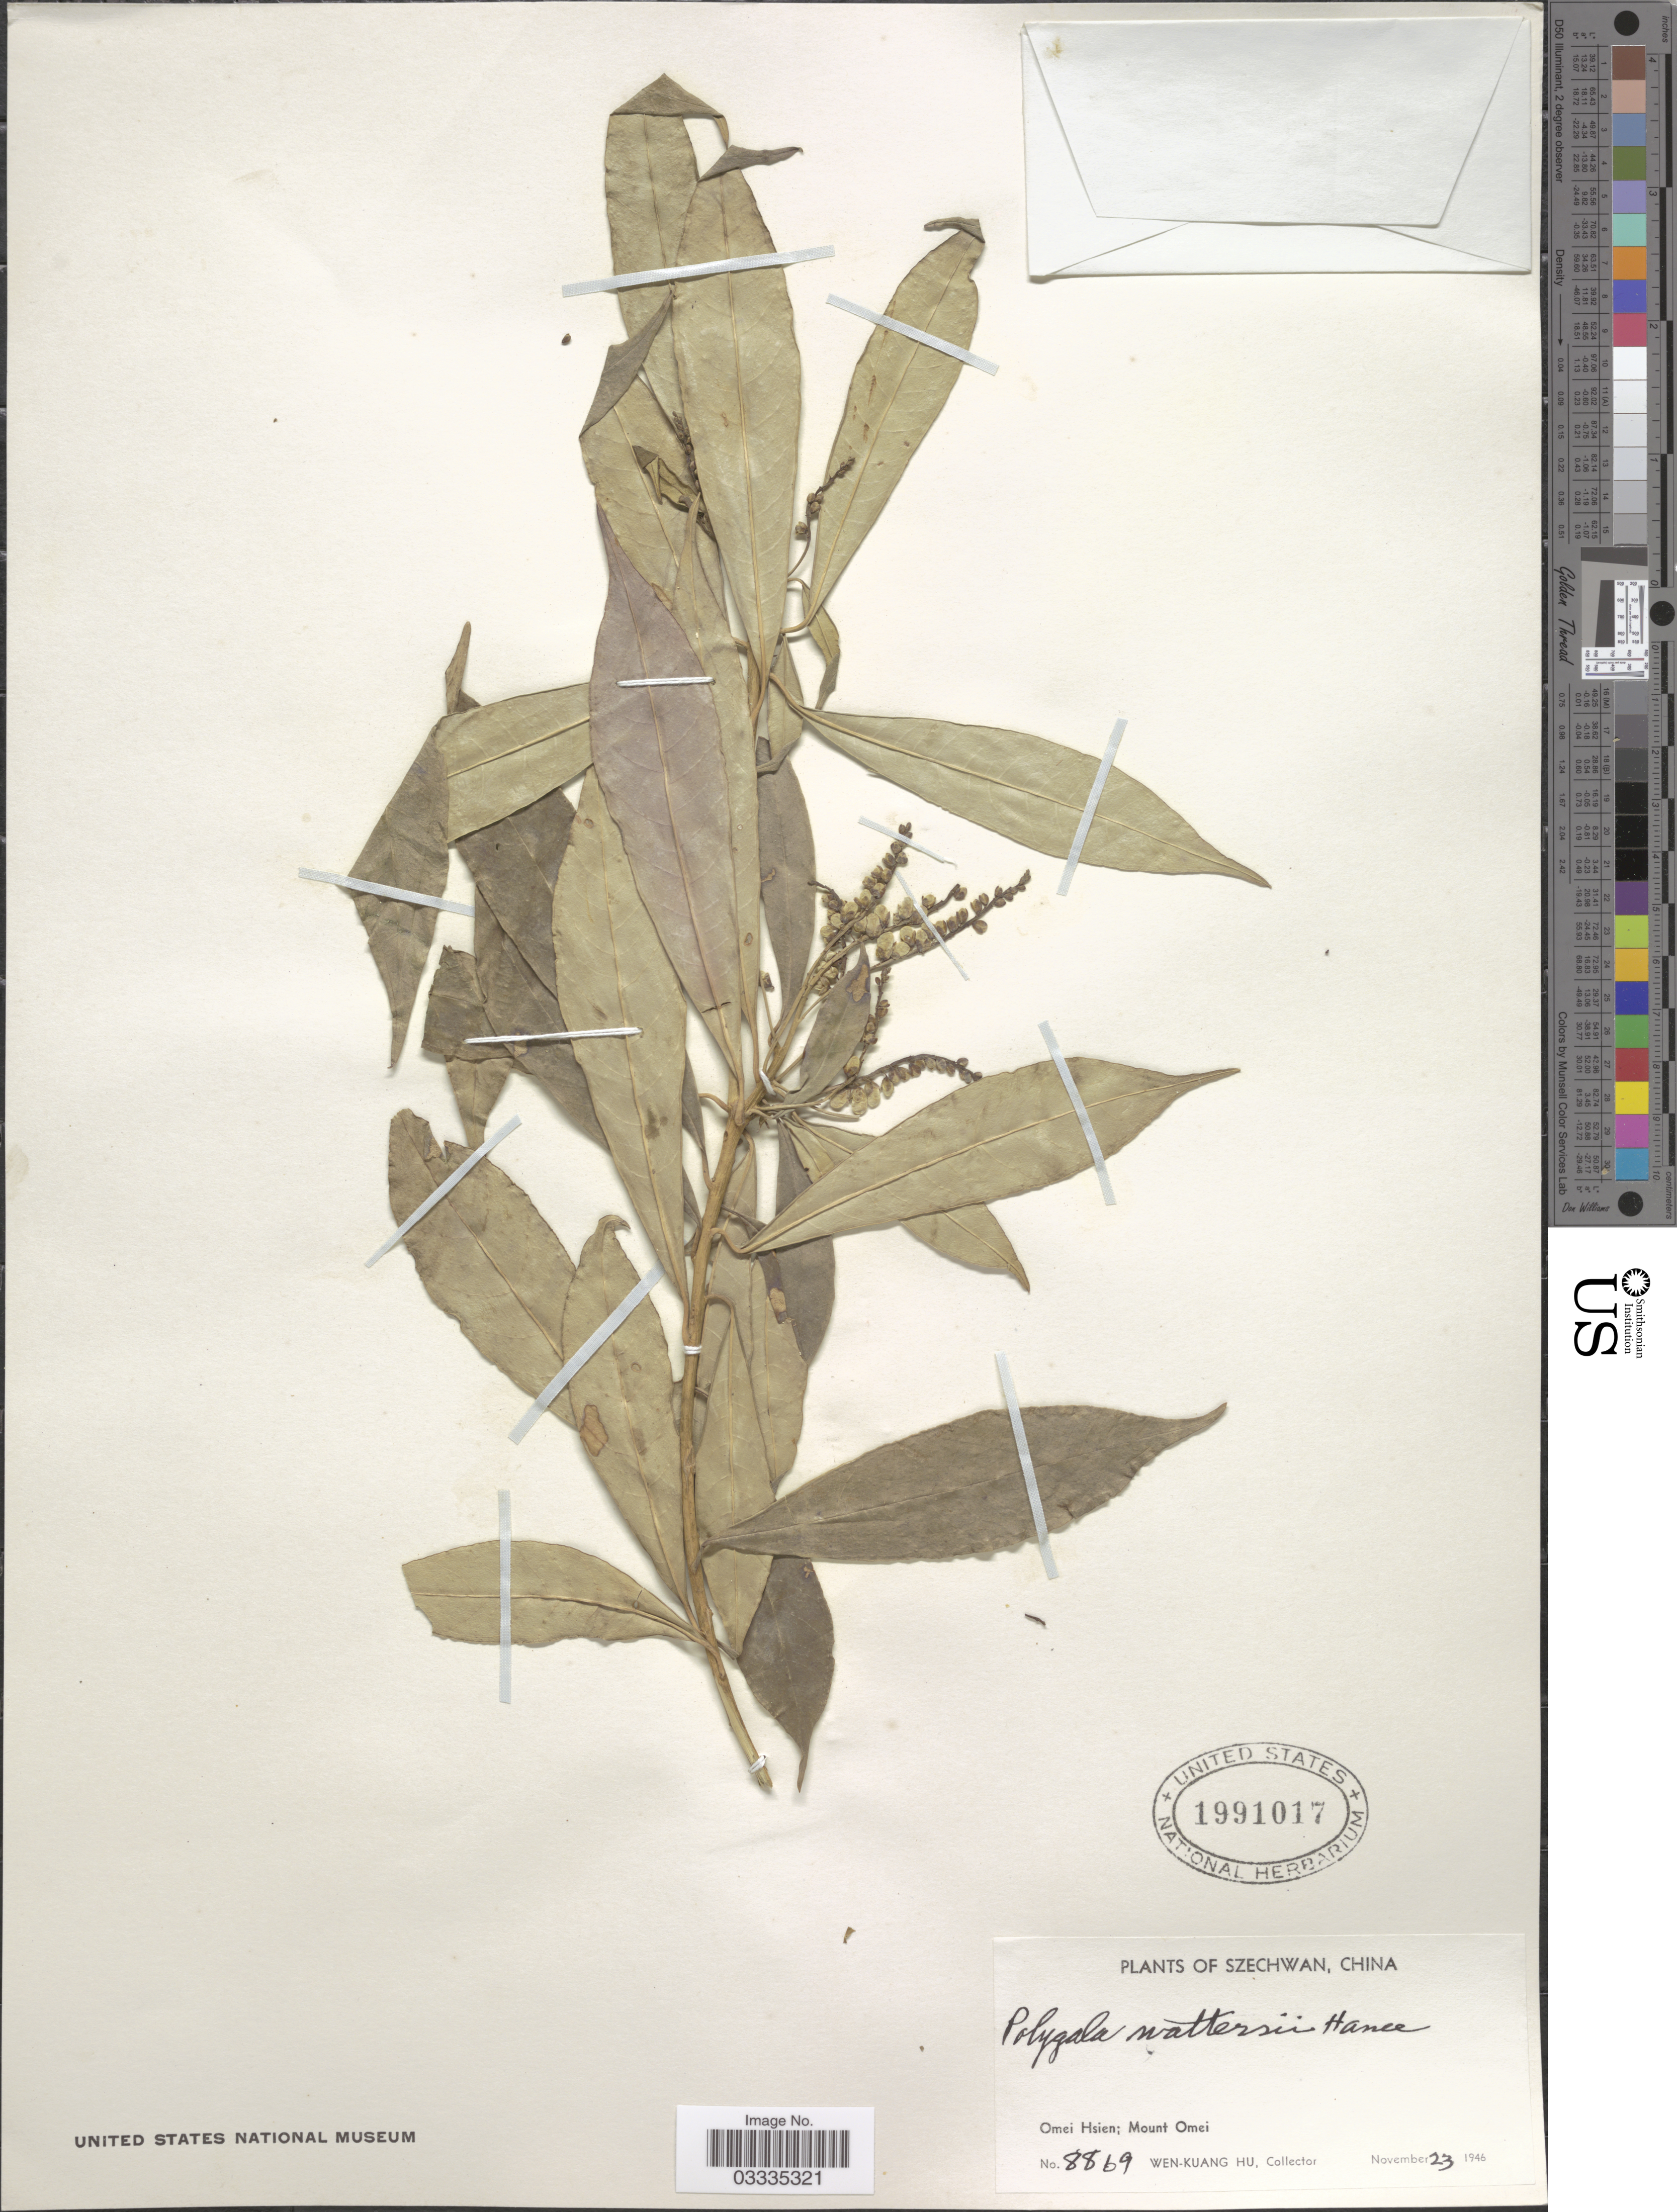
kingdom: Plantae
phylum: Tracheophyta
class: Magnoliopsida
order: Fabales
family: Polygalaceae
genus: Polygala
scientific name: Polygala wattersii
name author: Hance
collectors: W. K. Hu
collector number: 8869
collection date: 1946-11-23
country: China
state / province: Sichuan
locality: Szechwan. Omei Hsien; Mount Omei.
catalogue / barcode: US 1991017